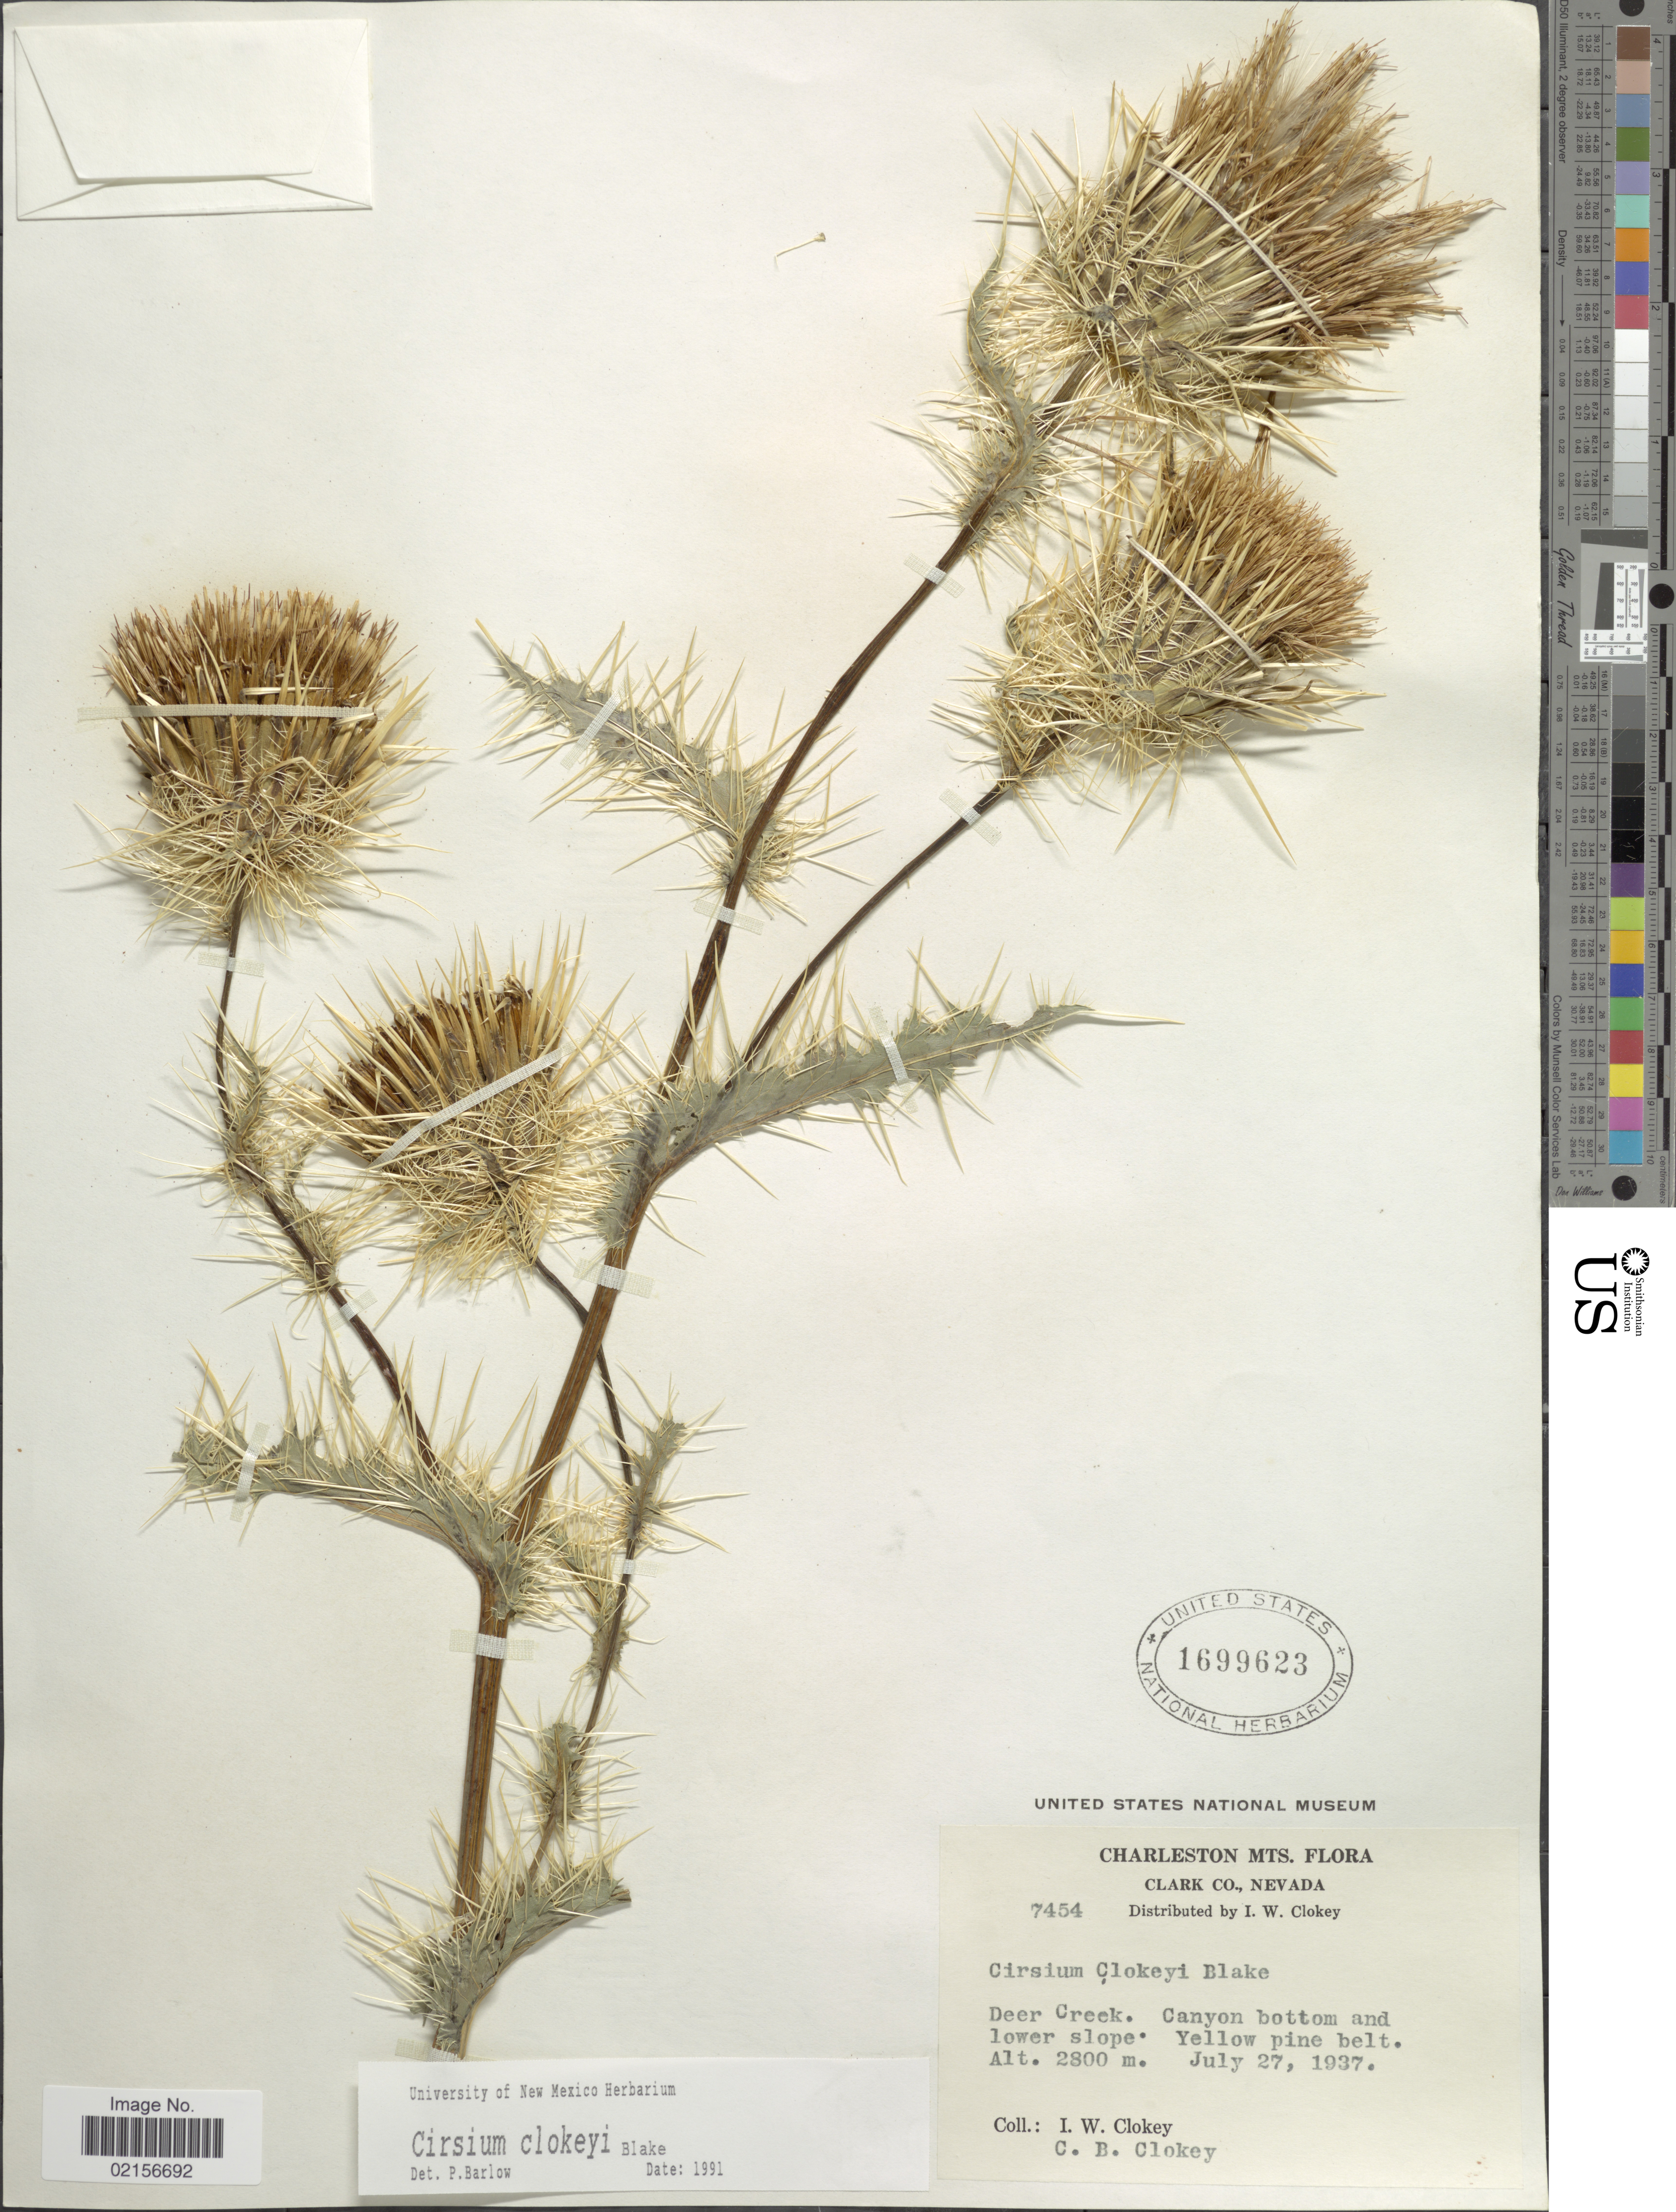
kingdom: Plantae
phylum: Tracheophyta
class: Magnoliopsida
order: Asterales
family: Asteraceae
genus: Cirsium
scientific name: Cirsium clokeyi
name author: S.F. Blake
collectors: I. W. Clokey & C. Clokey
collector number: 7454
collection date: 1937-07-27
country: United States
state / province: Nevada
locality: Charleston Mts., Clark Co., Deer Creek. Canyon bottom and lower slope. Yellow pine belt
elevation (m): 2800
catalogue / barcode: US 1699623